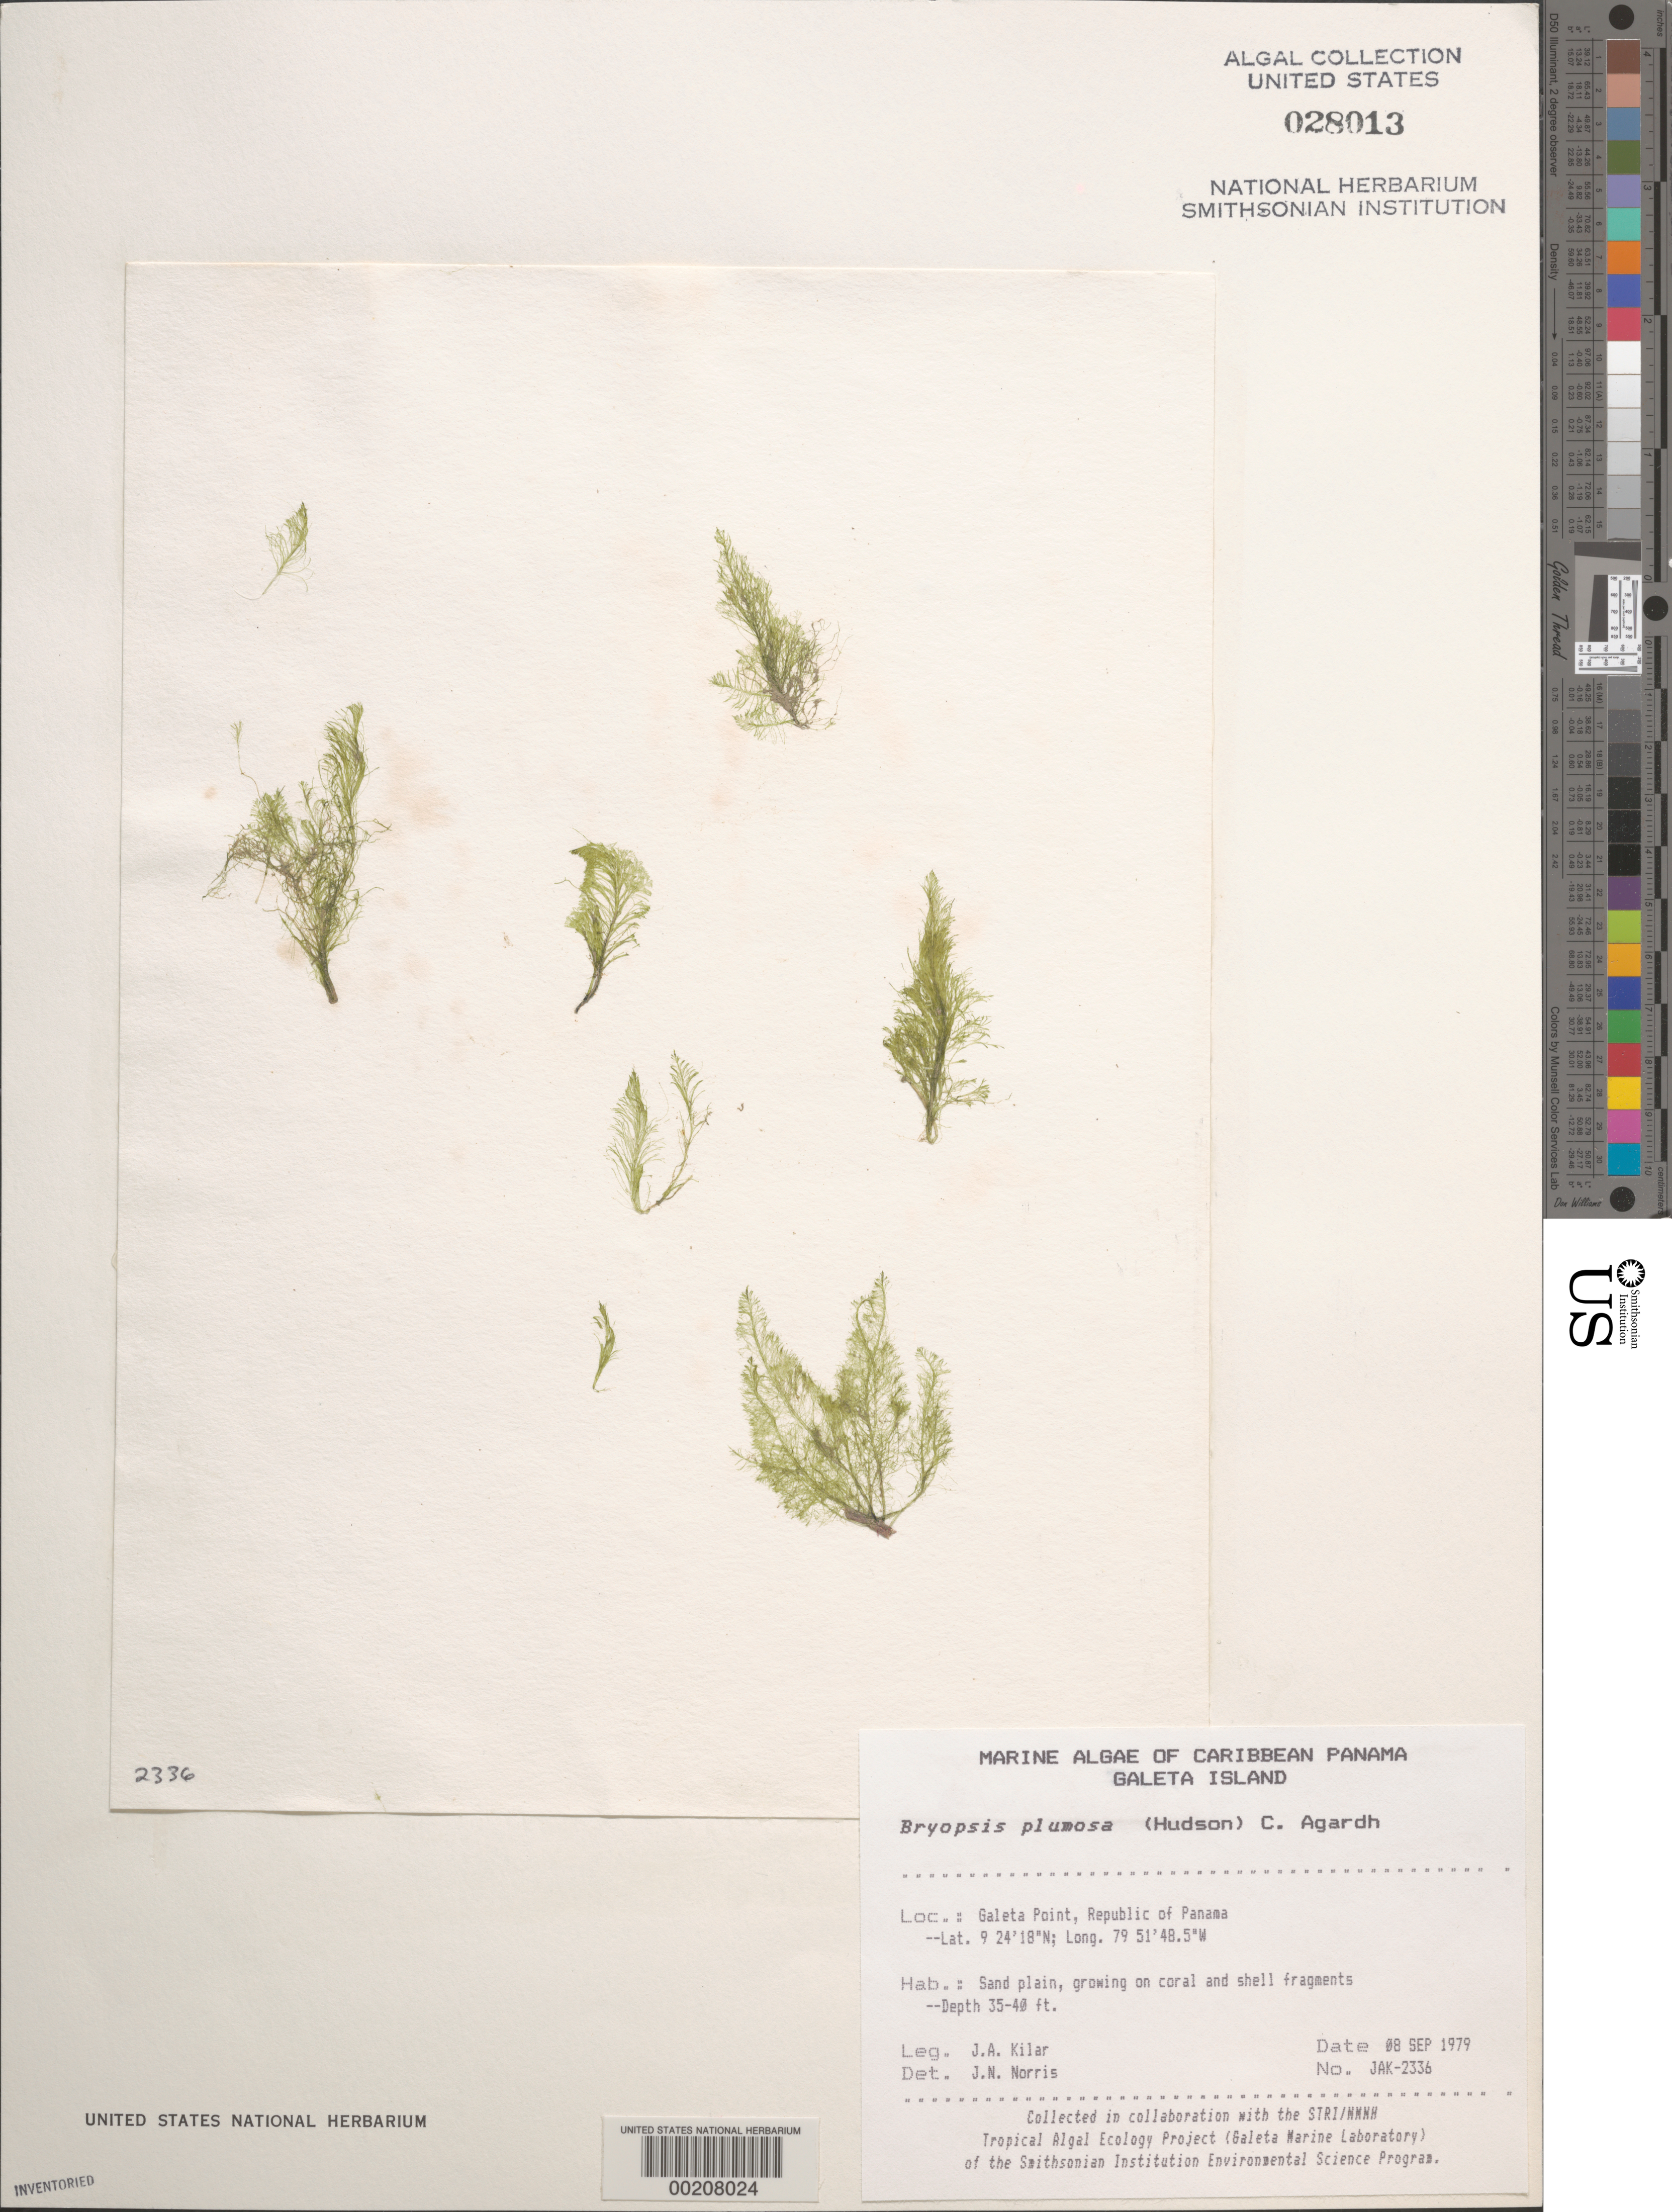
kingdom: Plantae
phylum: Chlorophyta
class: Ulvophyceae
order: Bryopsidales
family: Bryopsidaceae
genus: Bryopsis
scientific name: Bryopsis plumosa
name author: (Huds.) C. Agardh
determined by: Norris, James N.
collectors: J. A. Kilar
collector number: JAK-2336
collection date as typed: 08 Sep 1979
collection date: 1979-09-08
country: Panama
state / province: Colón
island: Galeta Island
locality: Galeta Point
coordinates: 9 24' 18" N, 79 51' 48.5" W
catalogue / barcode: US 28013